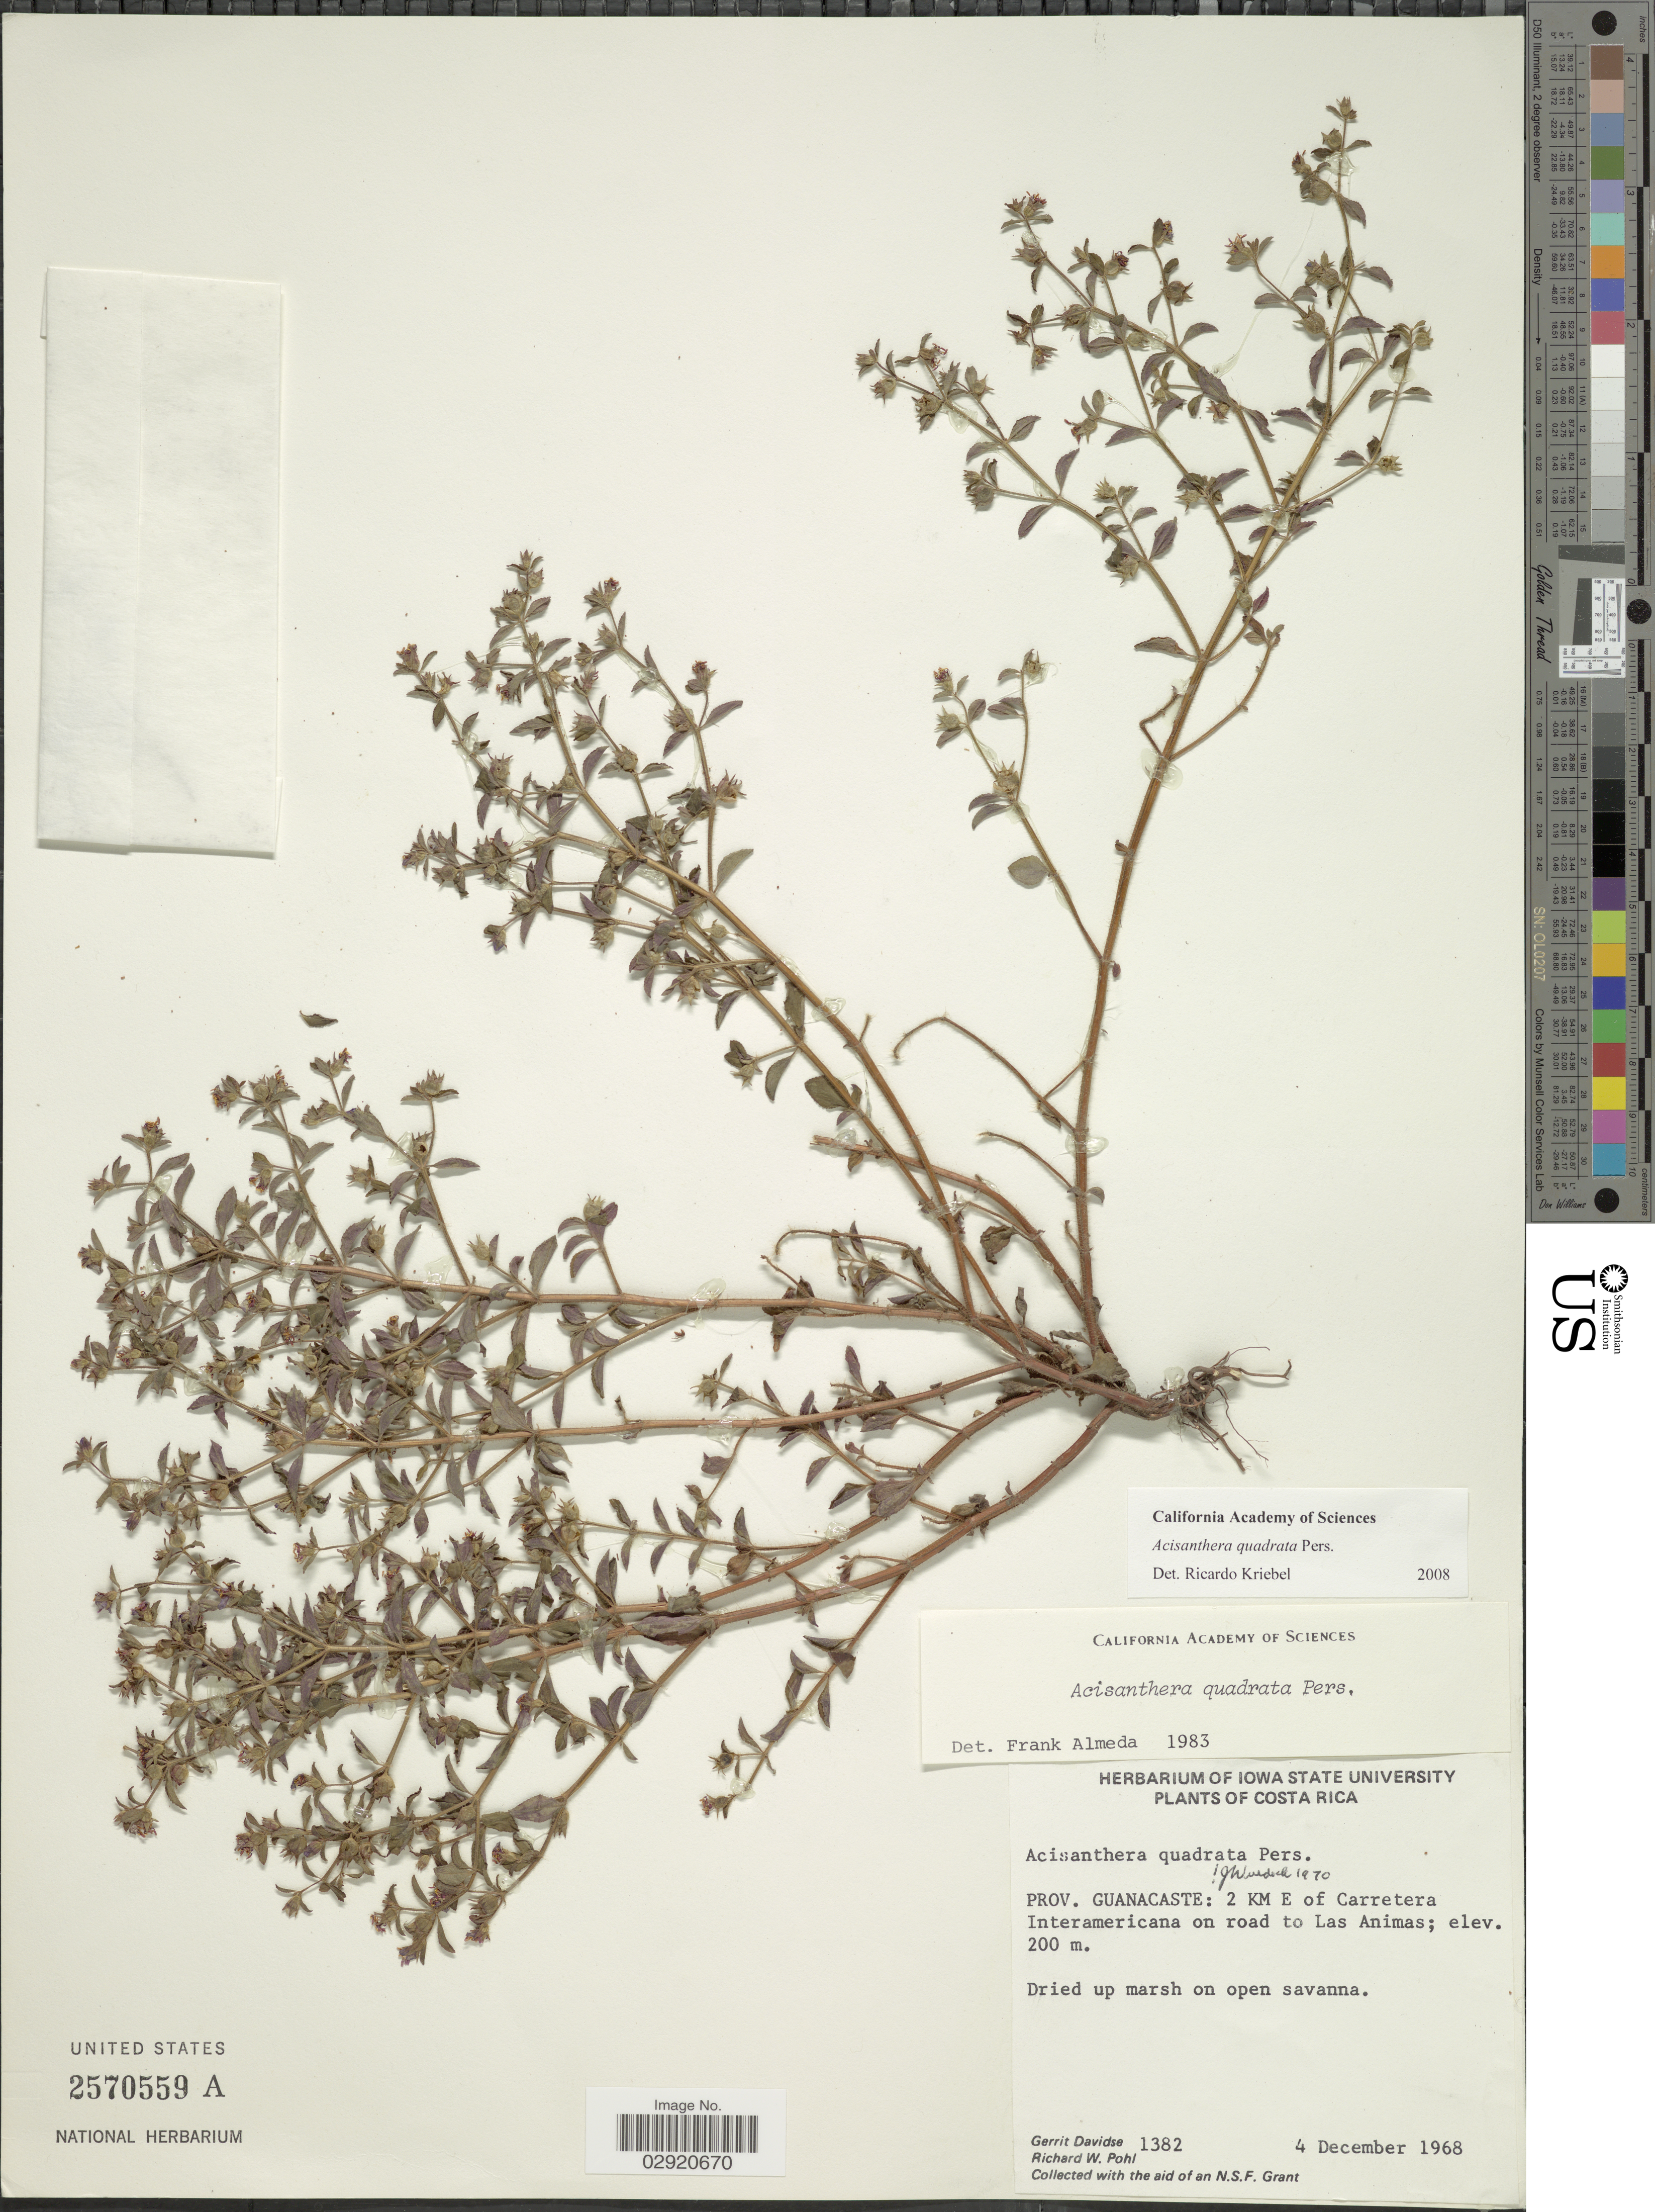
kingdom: Plantae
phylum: Tracheophyta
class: Magnoliopsida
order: Myrtales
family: Melastomataceae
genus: Acisanthera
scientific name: Acisanthera erecta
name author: Gleason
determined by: Nunes da Silva, Diego, (RB), Jardim Botanico do Rio de Janeiro - Herbario (BRAZIL)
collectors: G. Davidse & R. W. Pohl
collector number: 1382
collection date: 1968-12-04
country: Costa Rica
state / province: Guanacaste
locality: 2 km E of Carretera Interamericana on road to Las Animas.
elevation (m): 200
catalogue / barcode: US 2570559A